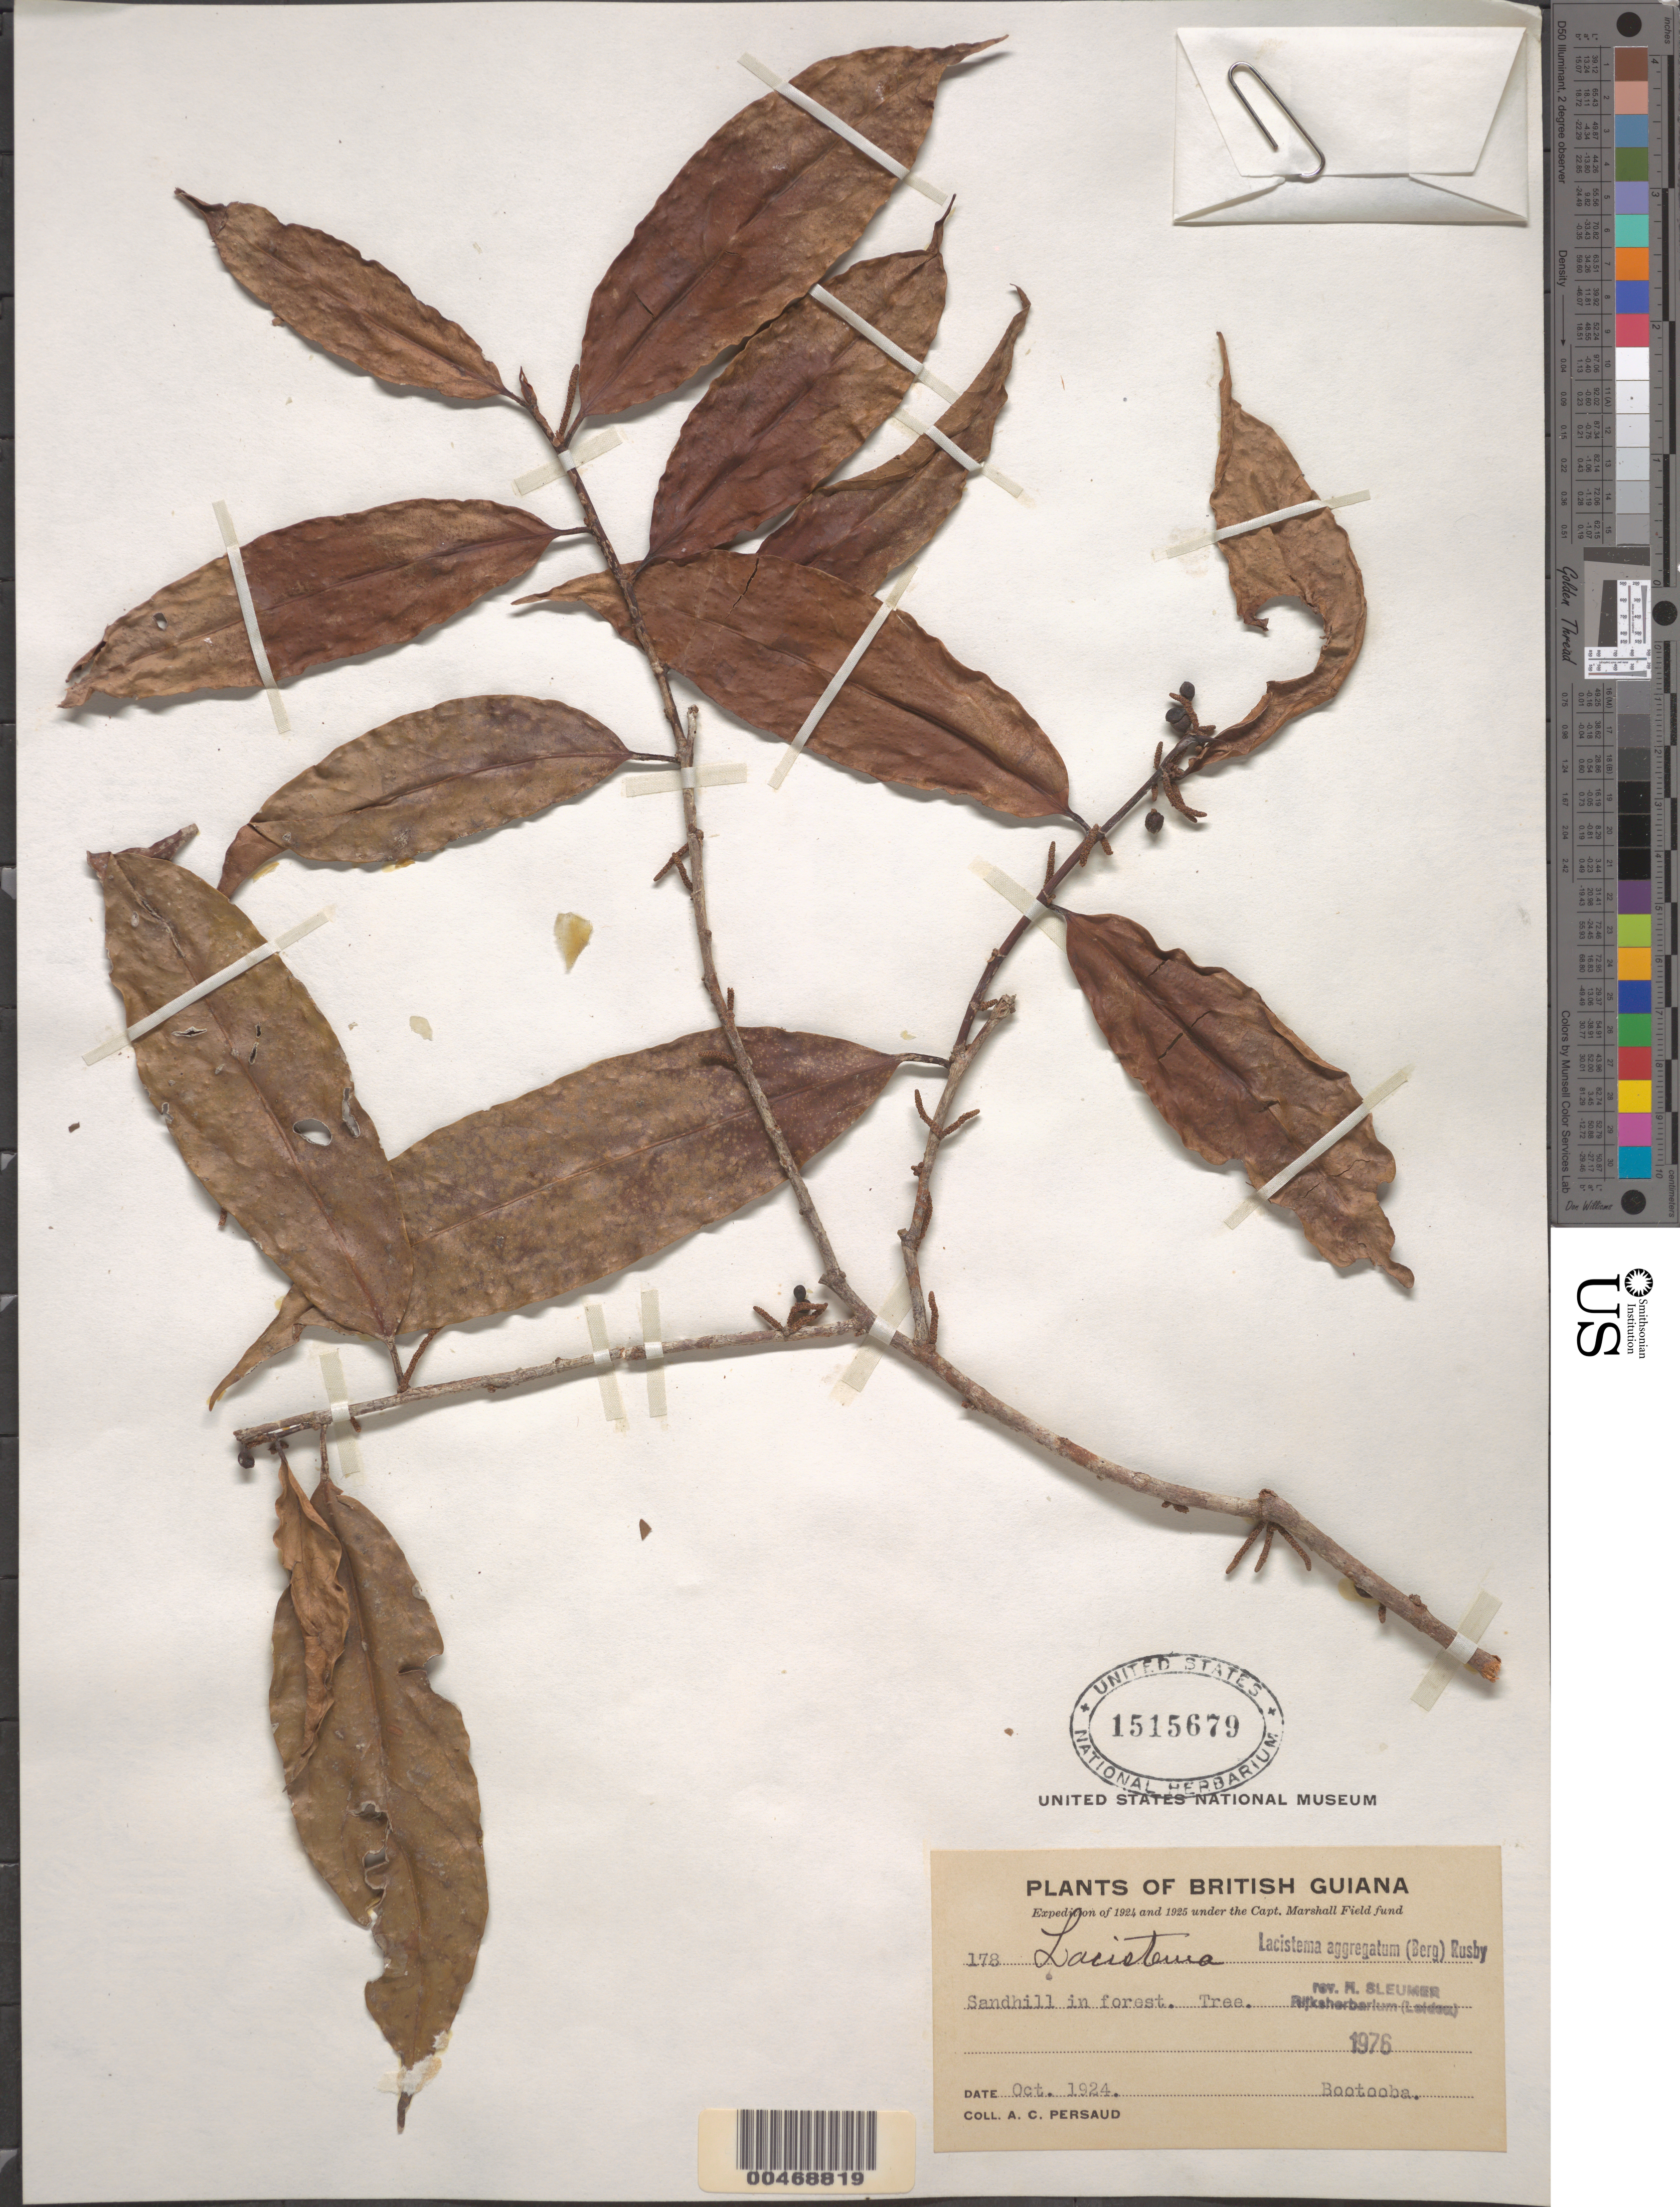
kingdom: Plantae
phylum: Tracheophyta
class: Magnoliopsida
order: Malpighiales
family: Lacistemataceae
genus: Lacistema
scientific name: Lacistema aggregatum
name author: (P.J. Bergius) Rusby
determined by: Sleumer, H. O.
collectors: A. Persaud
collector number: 178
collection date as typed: Oct-24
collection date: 1924-10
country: Guyana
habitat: Sandhill in forest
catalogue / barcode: US 1515679